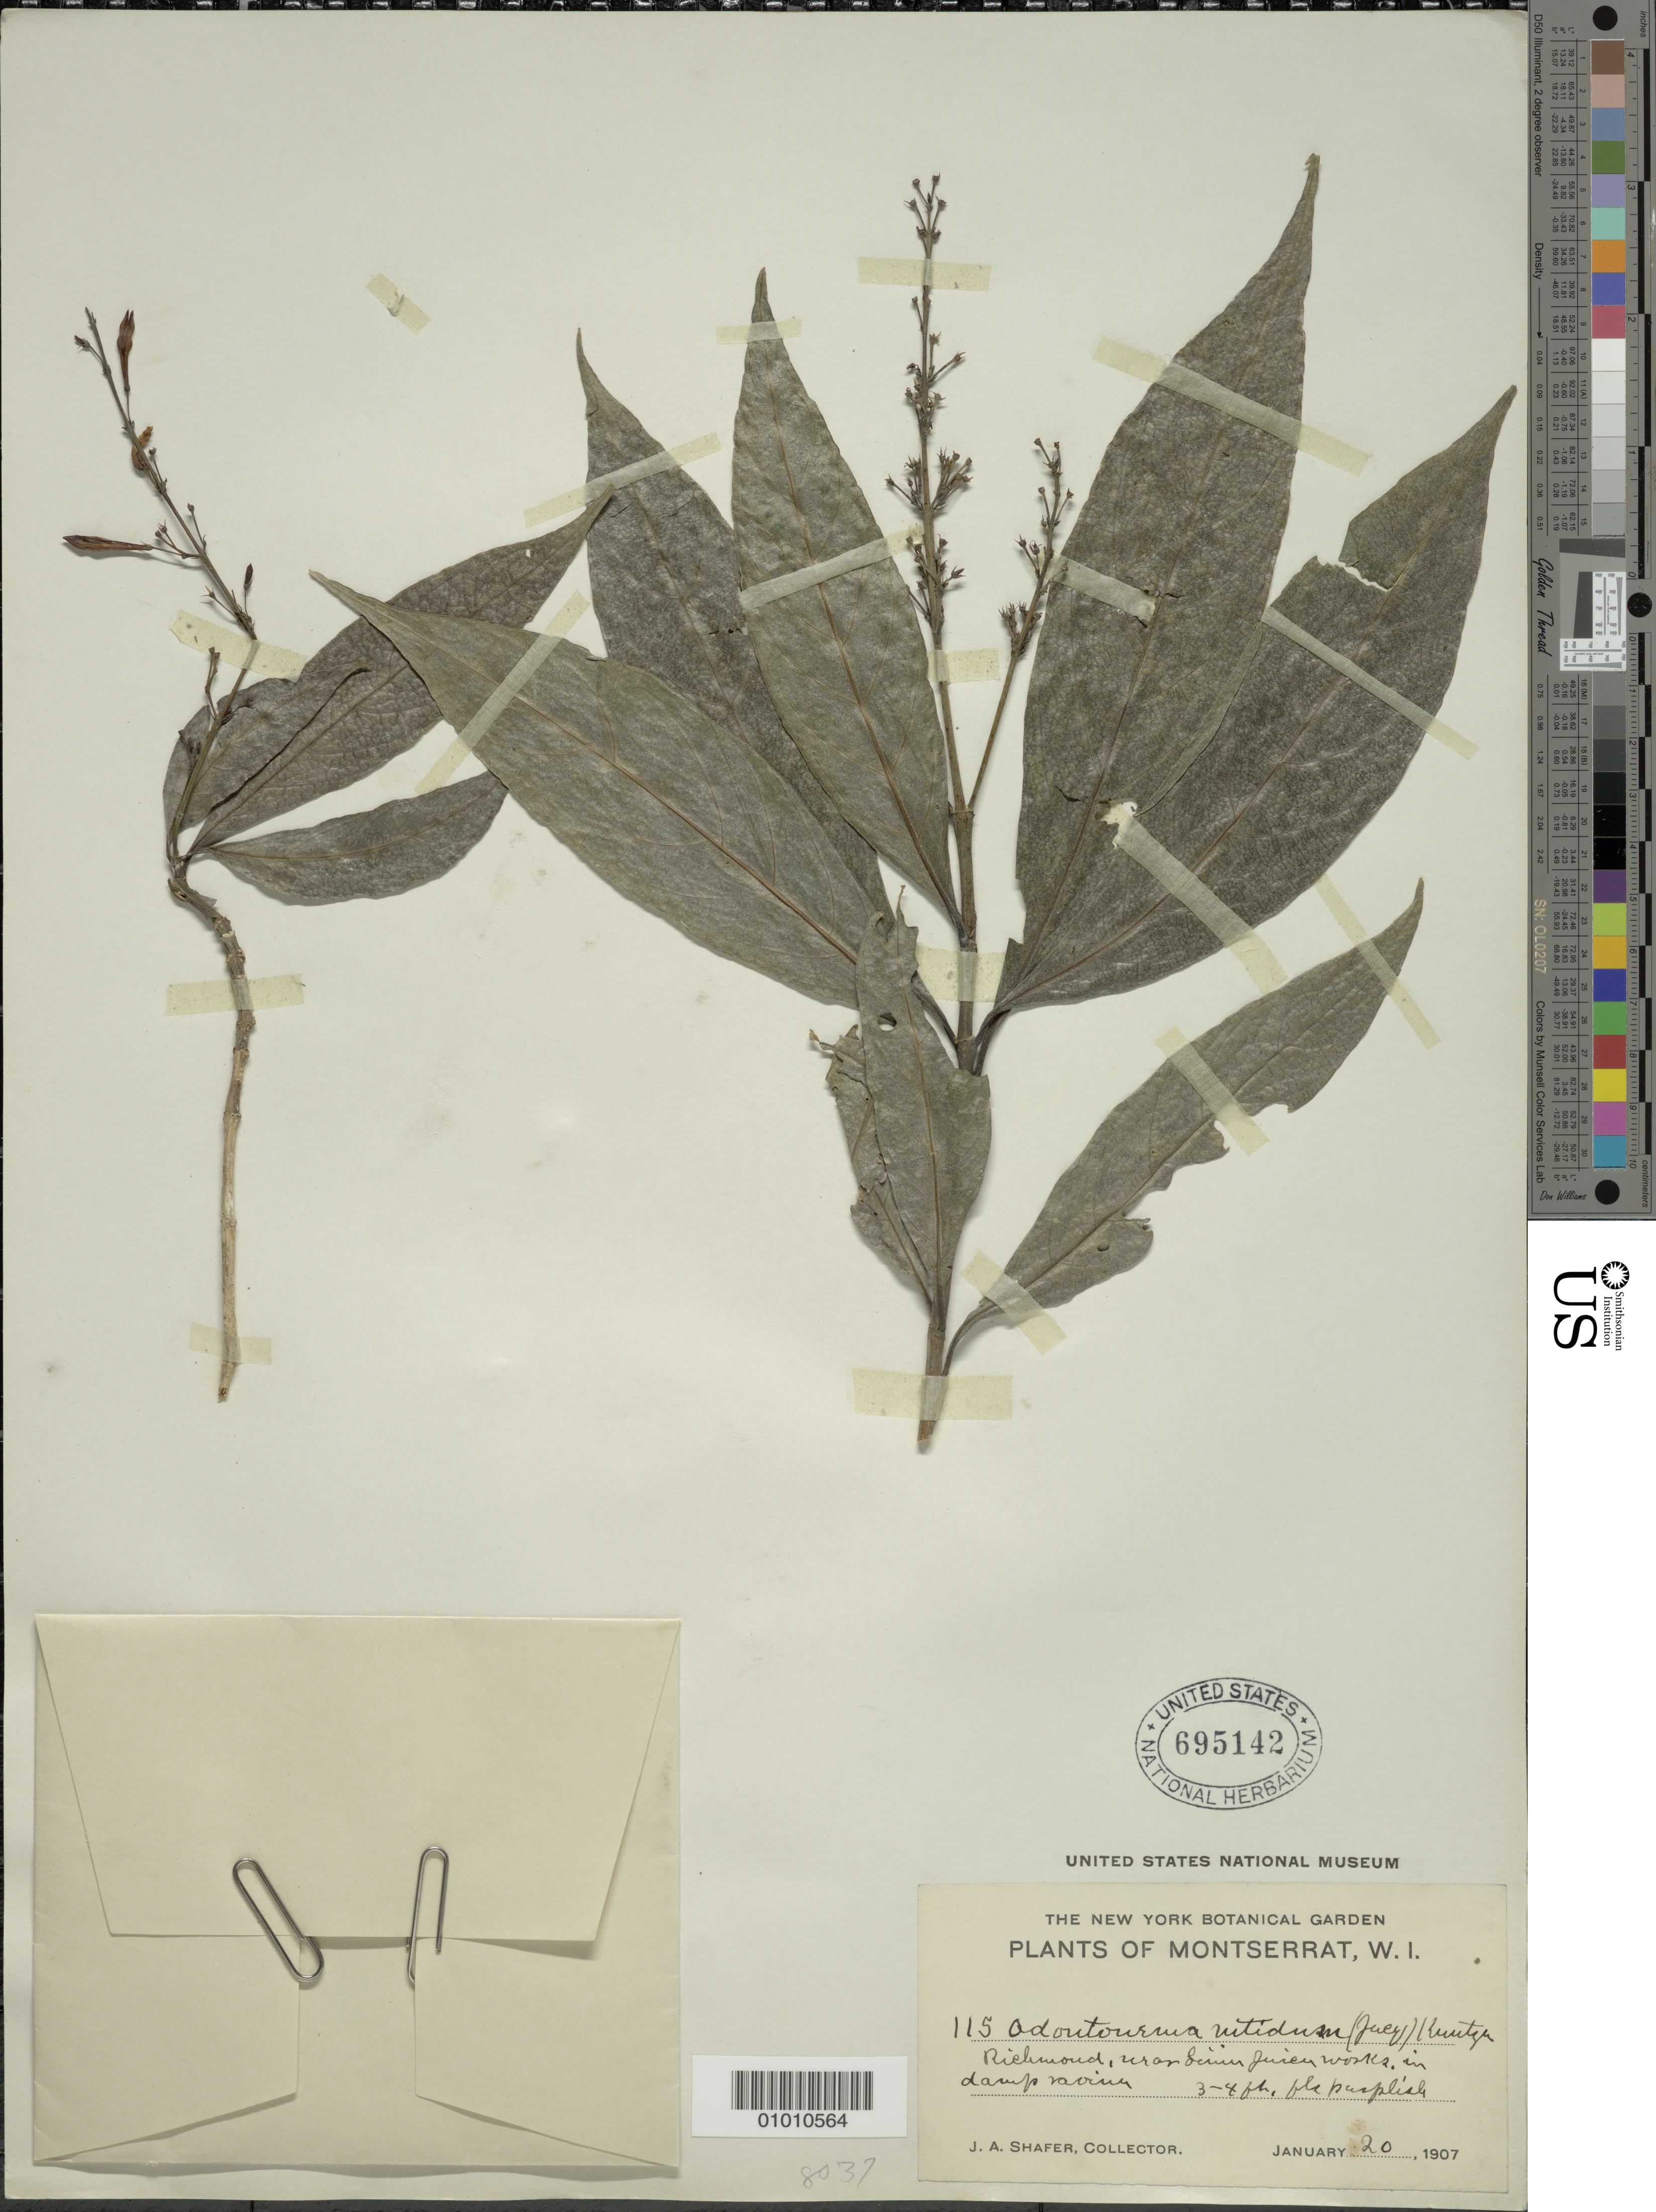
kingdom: Plantae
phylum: Tracheophyta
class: Magnoliopsida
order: Lamiales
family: Acanthaceae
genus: Odontonema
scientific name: Odontonema nitidum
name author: (Jacq.) Kuntze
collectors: J. A. Shafer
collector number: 115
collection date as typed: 20 Jan 1907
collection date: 1907-01-20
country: Montserrat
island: Montserrat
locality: Richmond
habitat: Damp ravine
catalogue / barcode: US 695142